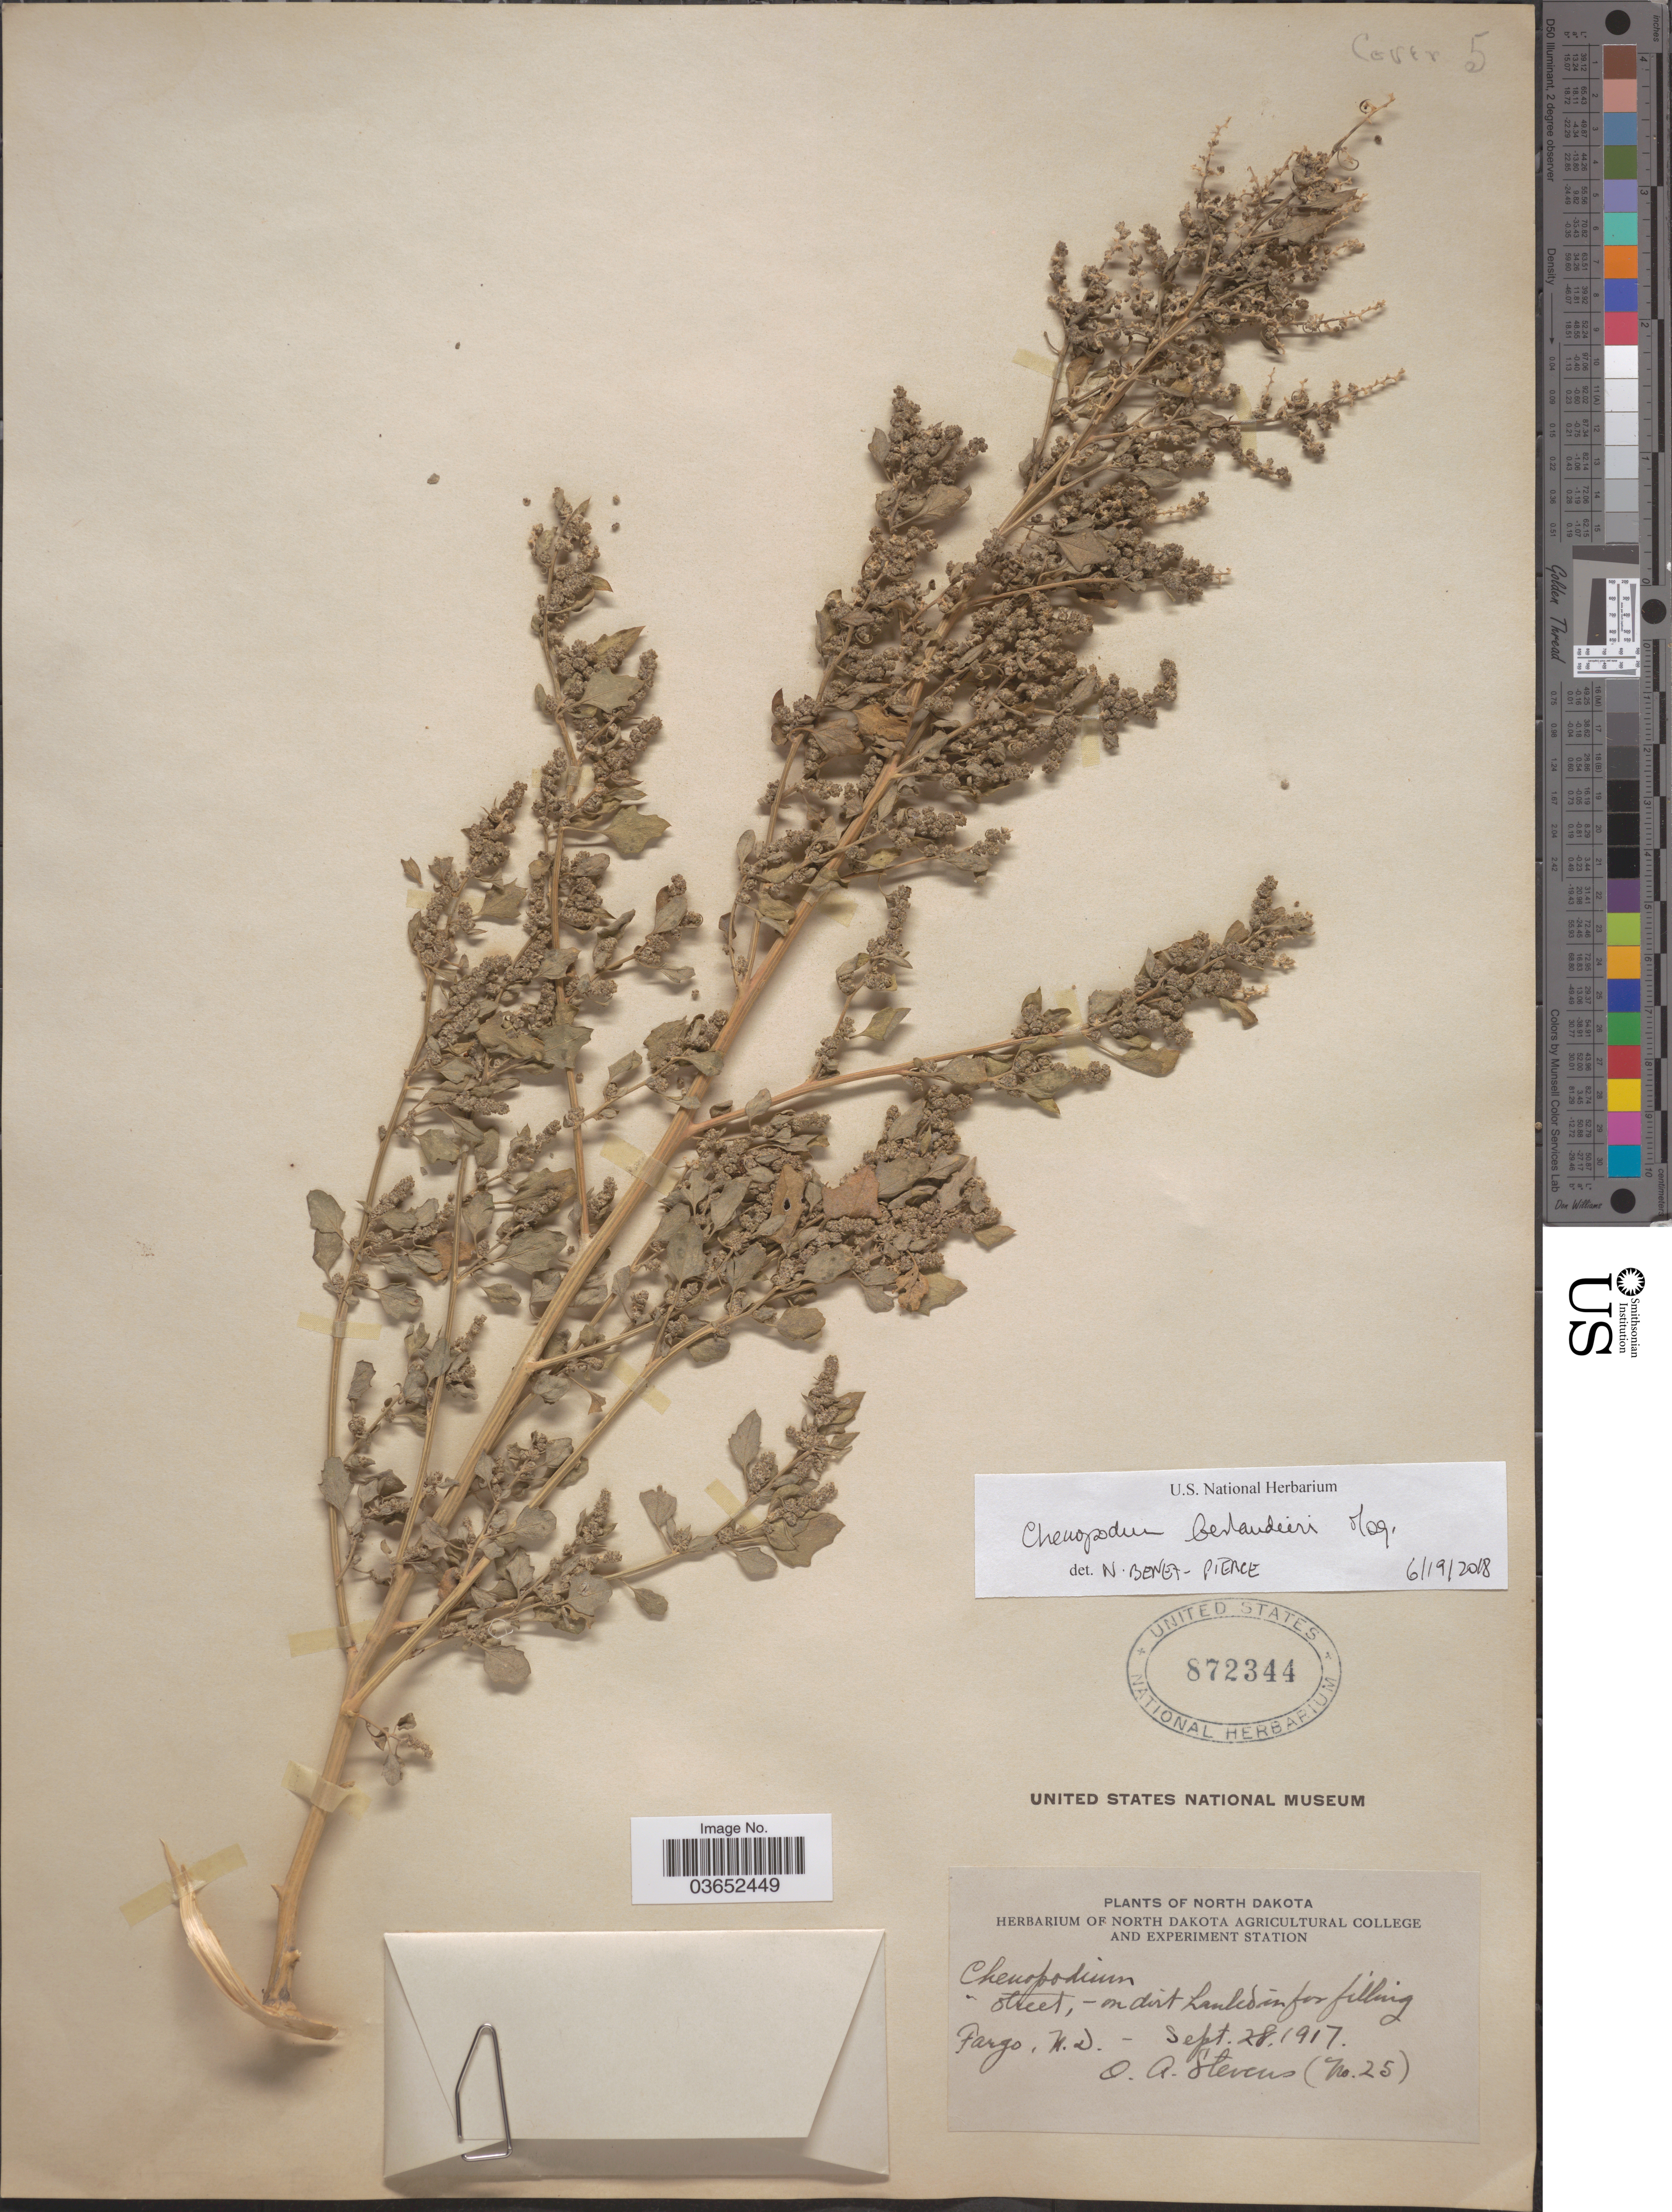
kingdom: Plantae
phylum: Tracheophyta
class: Magnoliopsida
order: Caryophyllales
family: Amaranthaceae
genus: Chenopodium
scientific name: Chenopodium berlandieri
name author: Moq.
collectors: O. A. Stevens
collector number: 25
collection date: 1917-09-28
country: United States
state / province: North Dakota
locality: Fargo.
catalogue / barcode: US 872344